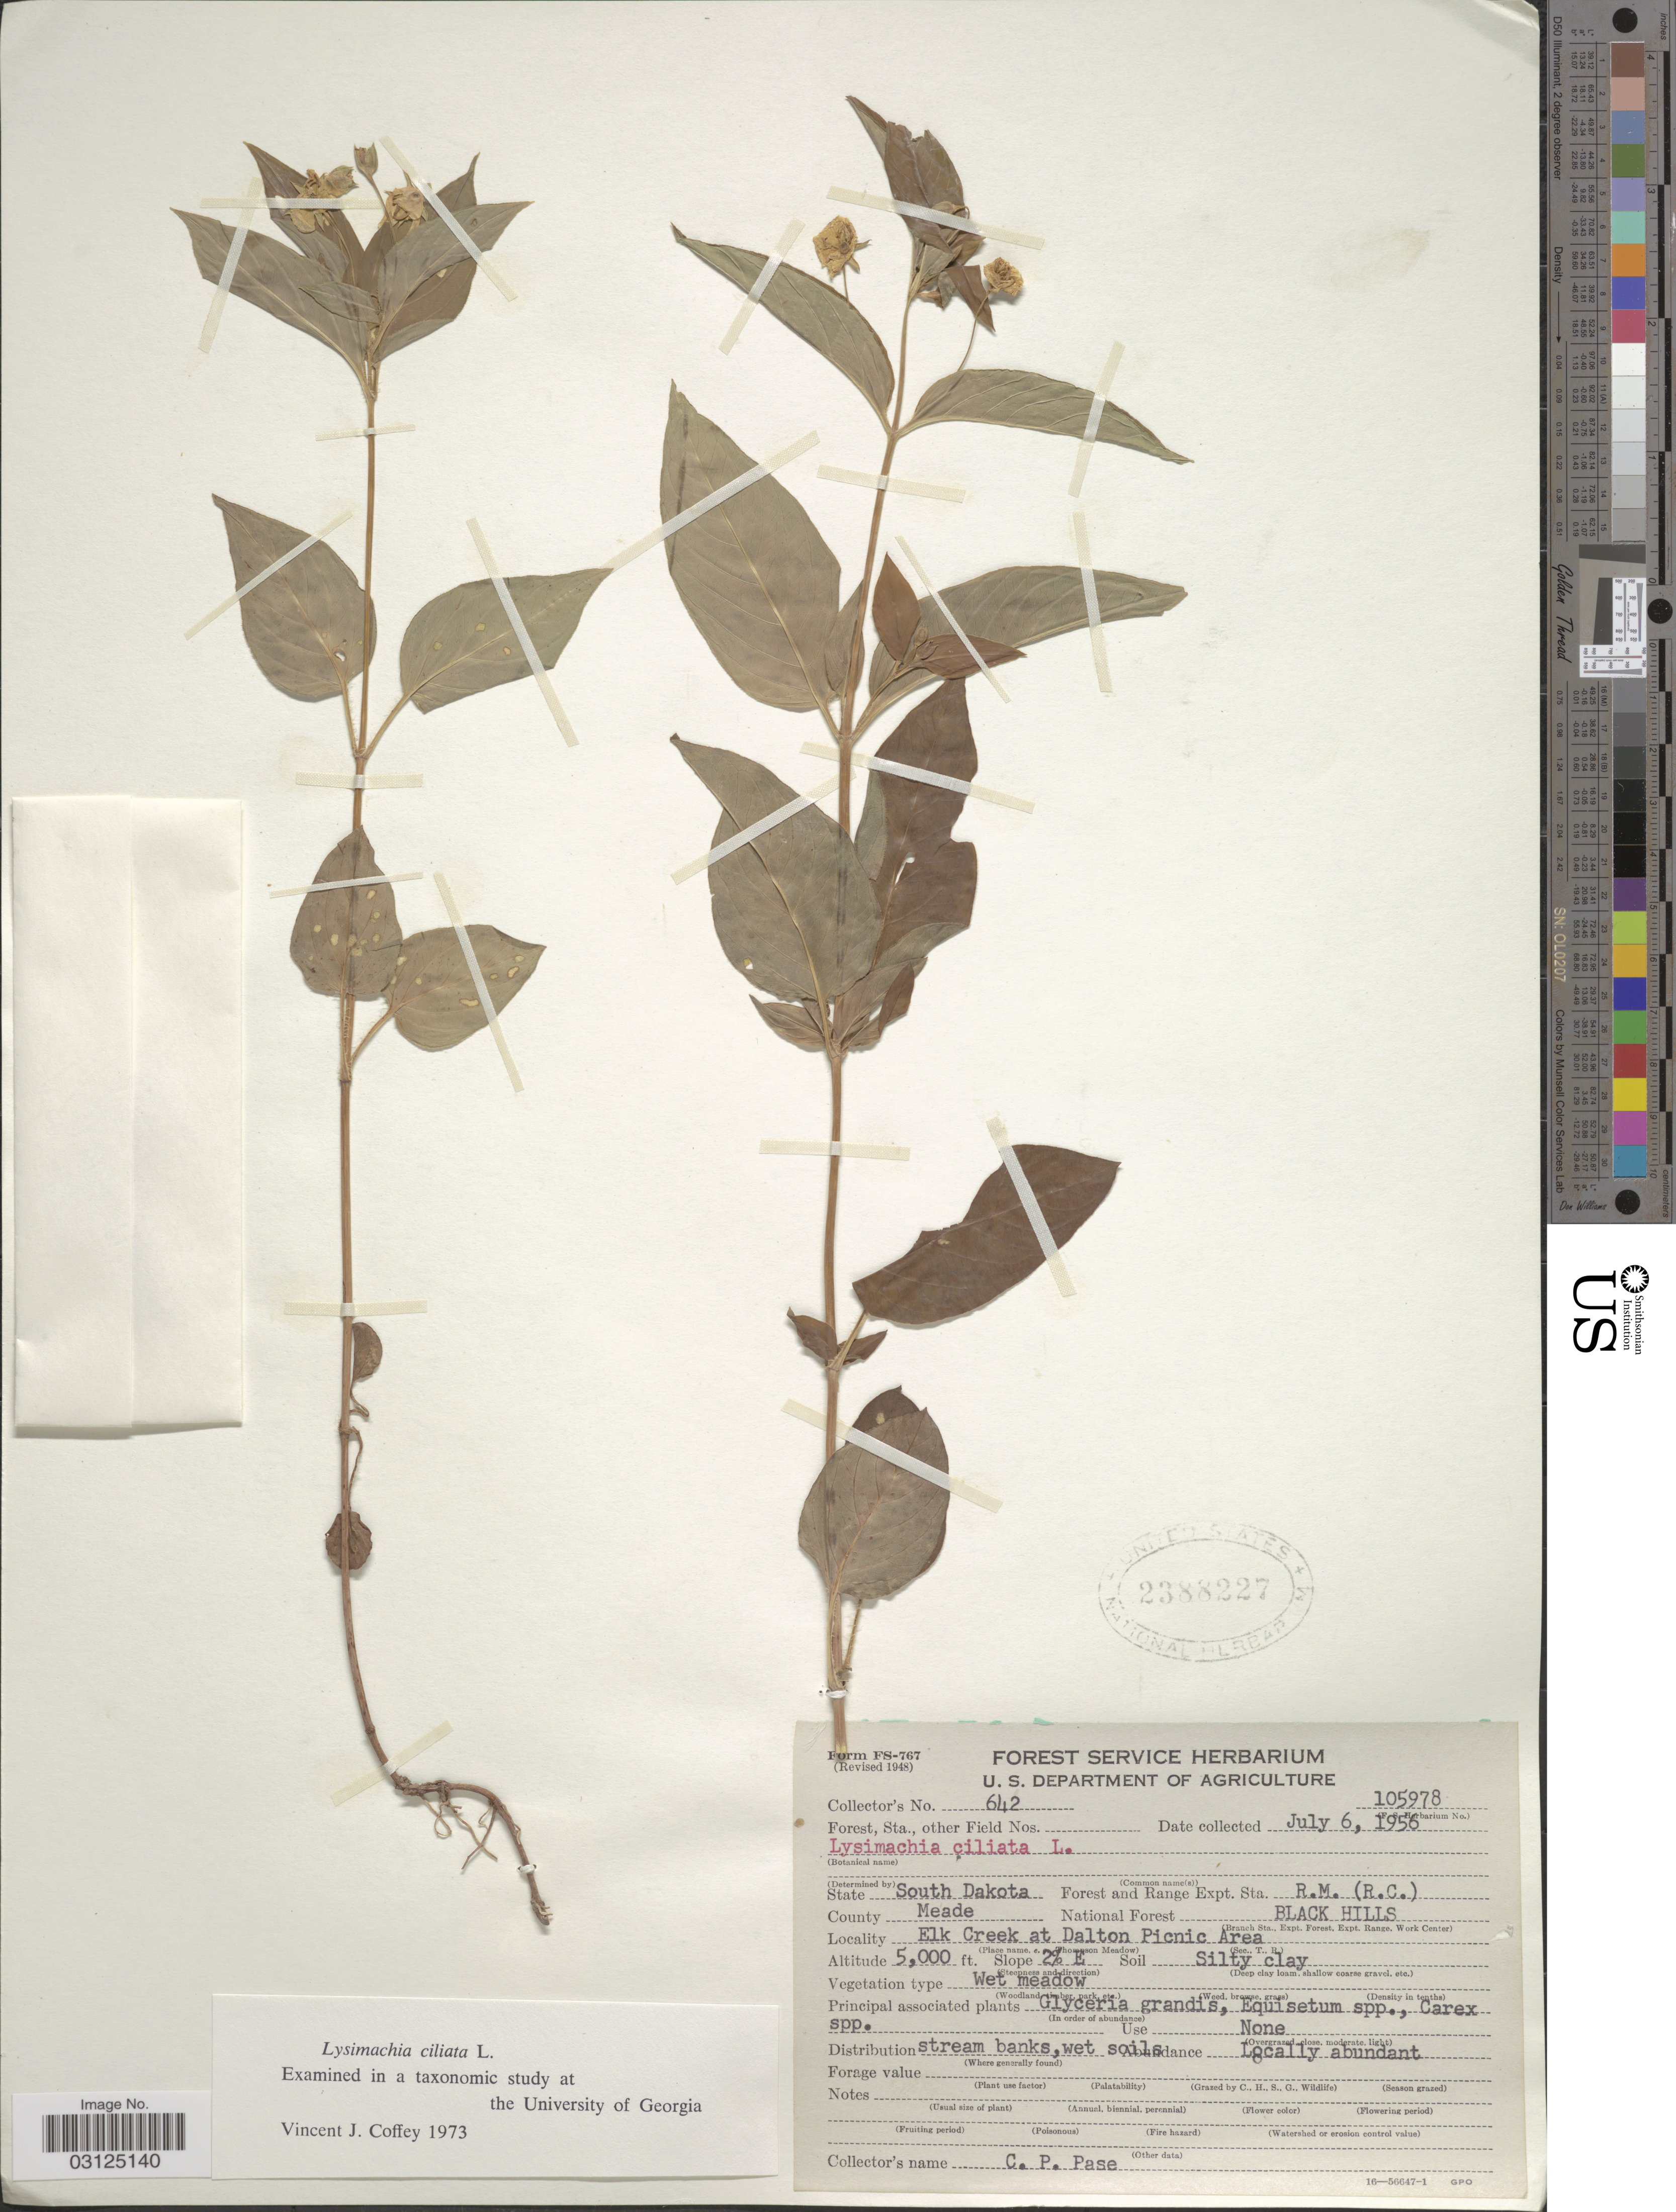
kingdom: Plantae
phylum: Tracheophyta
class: Magnoliopsida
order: Ericales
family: Primulaceae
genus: Lysimachia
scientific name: Lysimachia ciliata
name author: L.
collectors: C. P. Pase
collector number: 642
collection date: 1956-07-06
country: United States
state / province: South Dakota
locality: Forest and Range Expt. Sta. R. M. (R.C.) County Meade. National Forest Black Hills. Elk Creek at Dalton Picnic Area.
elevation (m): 1524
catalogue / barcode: US 2388227